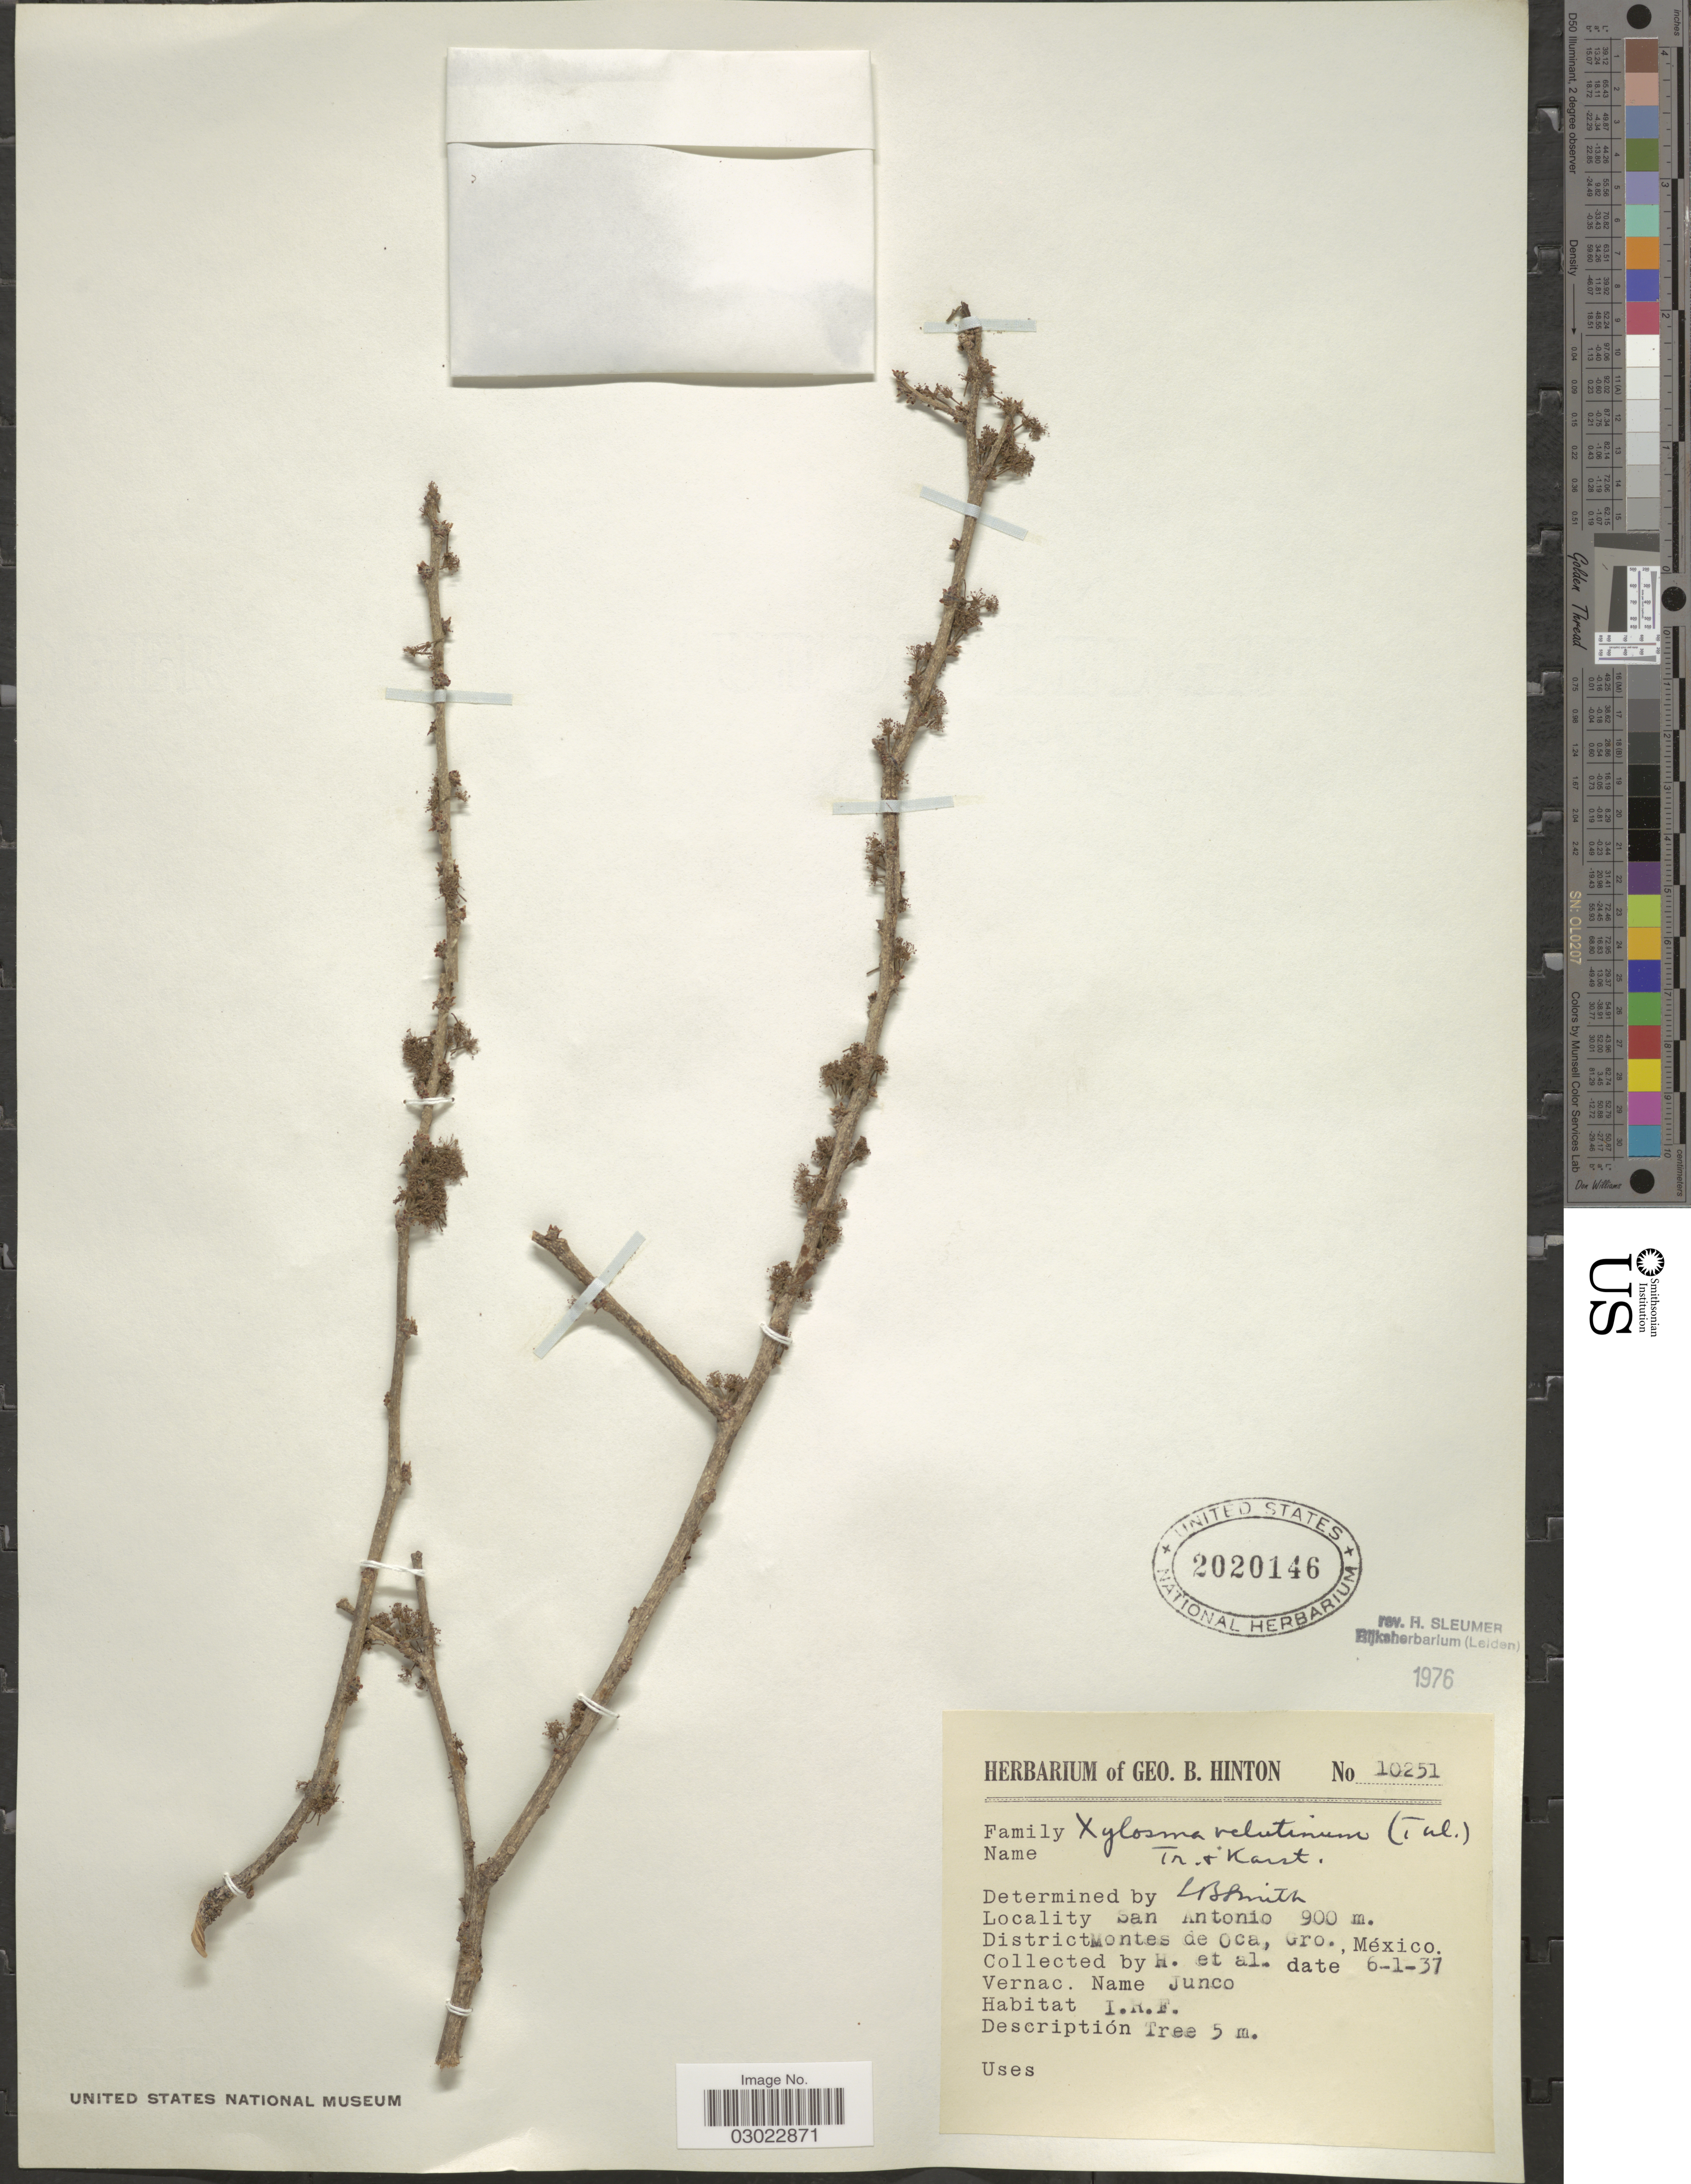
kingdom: Plantae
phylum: Tracheophyta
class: Magnoliopsida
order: Malpighiales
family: Salicaceae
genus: Xylosma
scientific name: Xylosma velutina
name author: (Tul.) Triana & Planch.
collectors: G. B. Hinton & et al.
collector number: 10251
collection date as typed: Transcribed d/m/y: 6/1/37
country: Mexico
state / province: Guerrero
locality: San Antonio, District Montes de Oca.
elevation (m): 900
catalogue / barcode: US 2020146